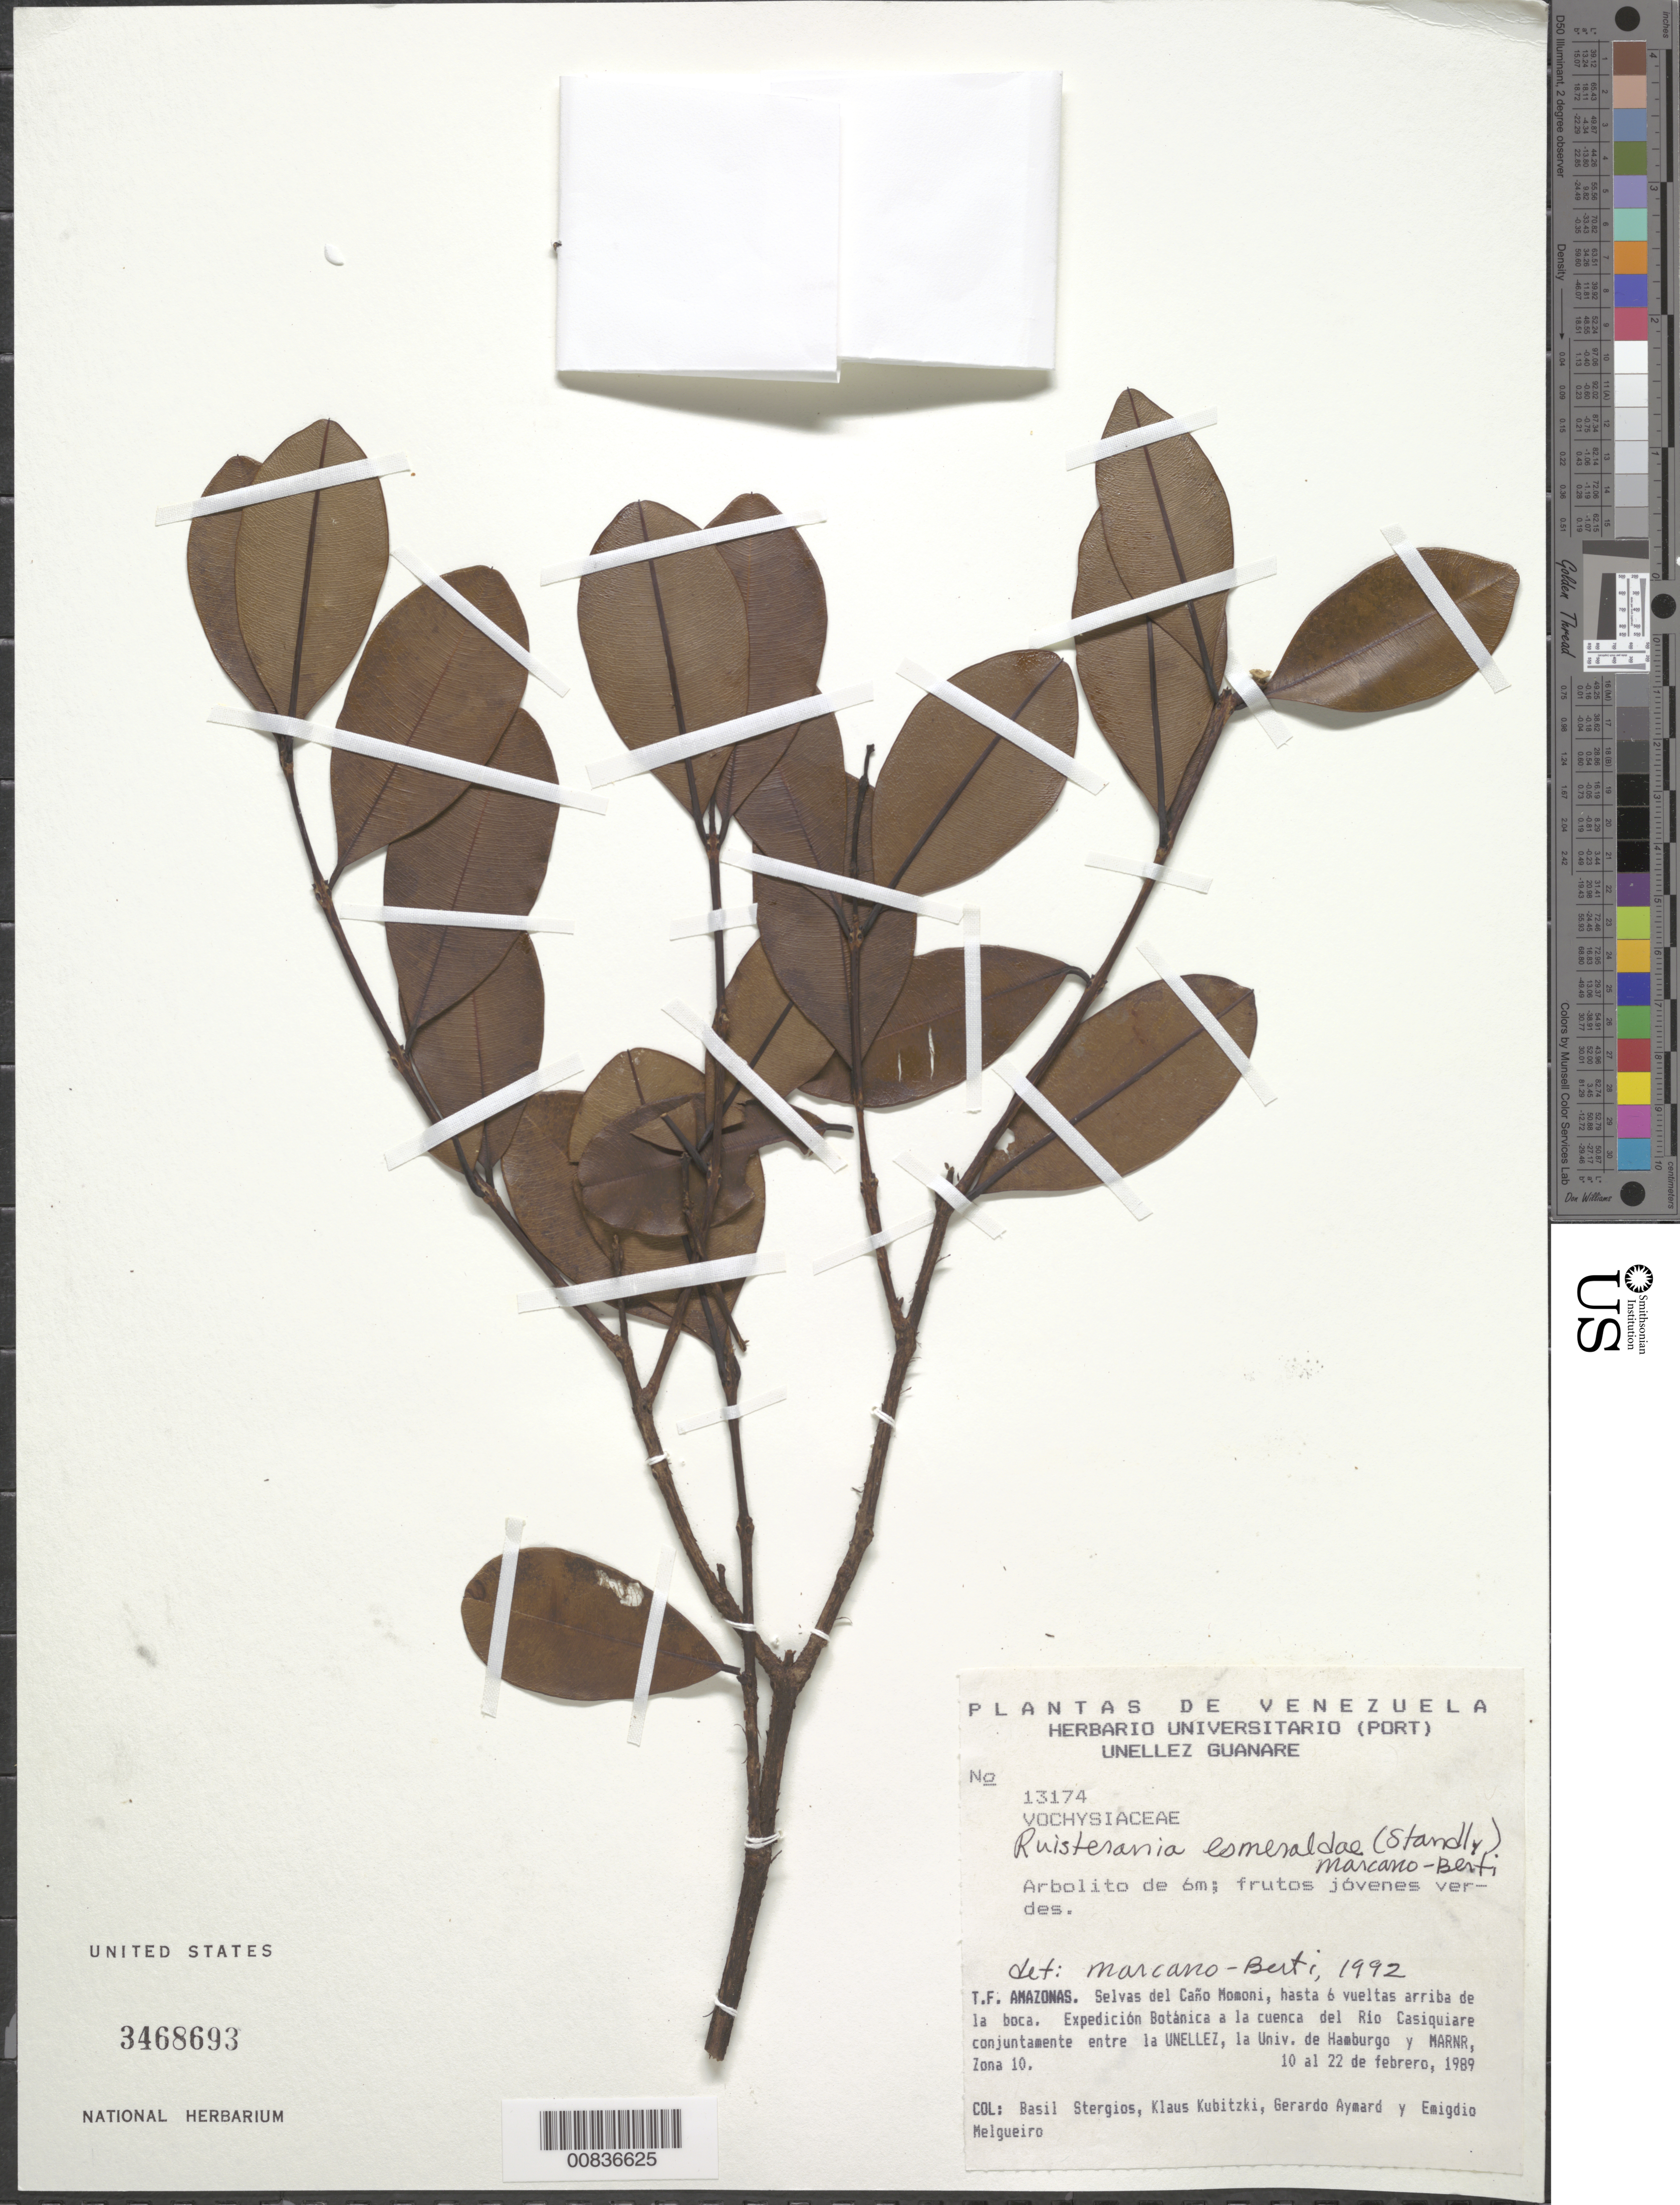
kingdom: Plantae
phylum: Tracheophyta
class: Magnoliopsida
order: Myrtales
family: Vochysiaceae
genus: Ruizterania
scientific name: Ruizterania esmeraldae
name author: (Standl.) Marc.-Berti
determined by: Marcano-Berti, L.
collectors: B. G. Stergios, K. Kubitzki, G. A. Aymard & E. Melgueiro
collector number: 13174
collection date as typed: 10-Feb-89 to 22-Feb-89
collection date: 1989-02-10/1989-02-22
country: Venezuela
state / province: Amazonas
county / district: Río Negro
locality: Río Casiquiare, Caño Momoni, 6 vueltas arriba de la boca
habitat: Selvas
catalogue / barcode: US 3468693